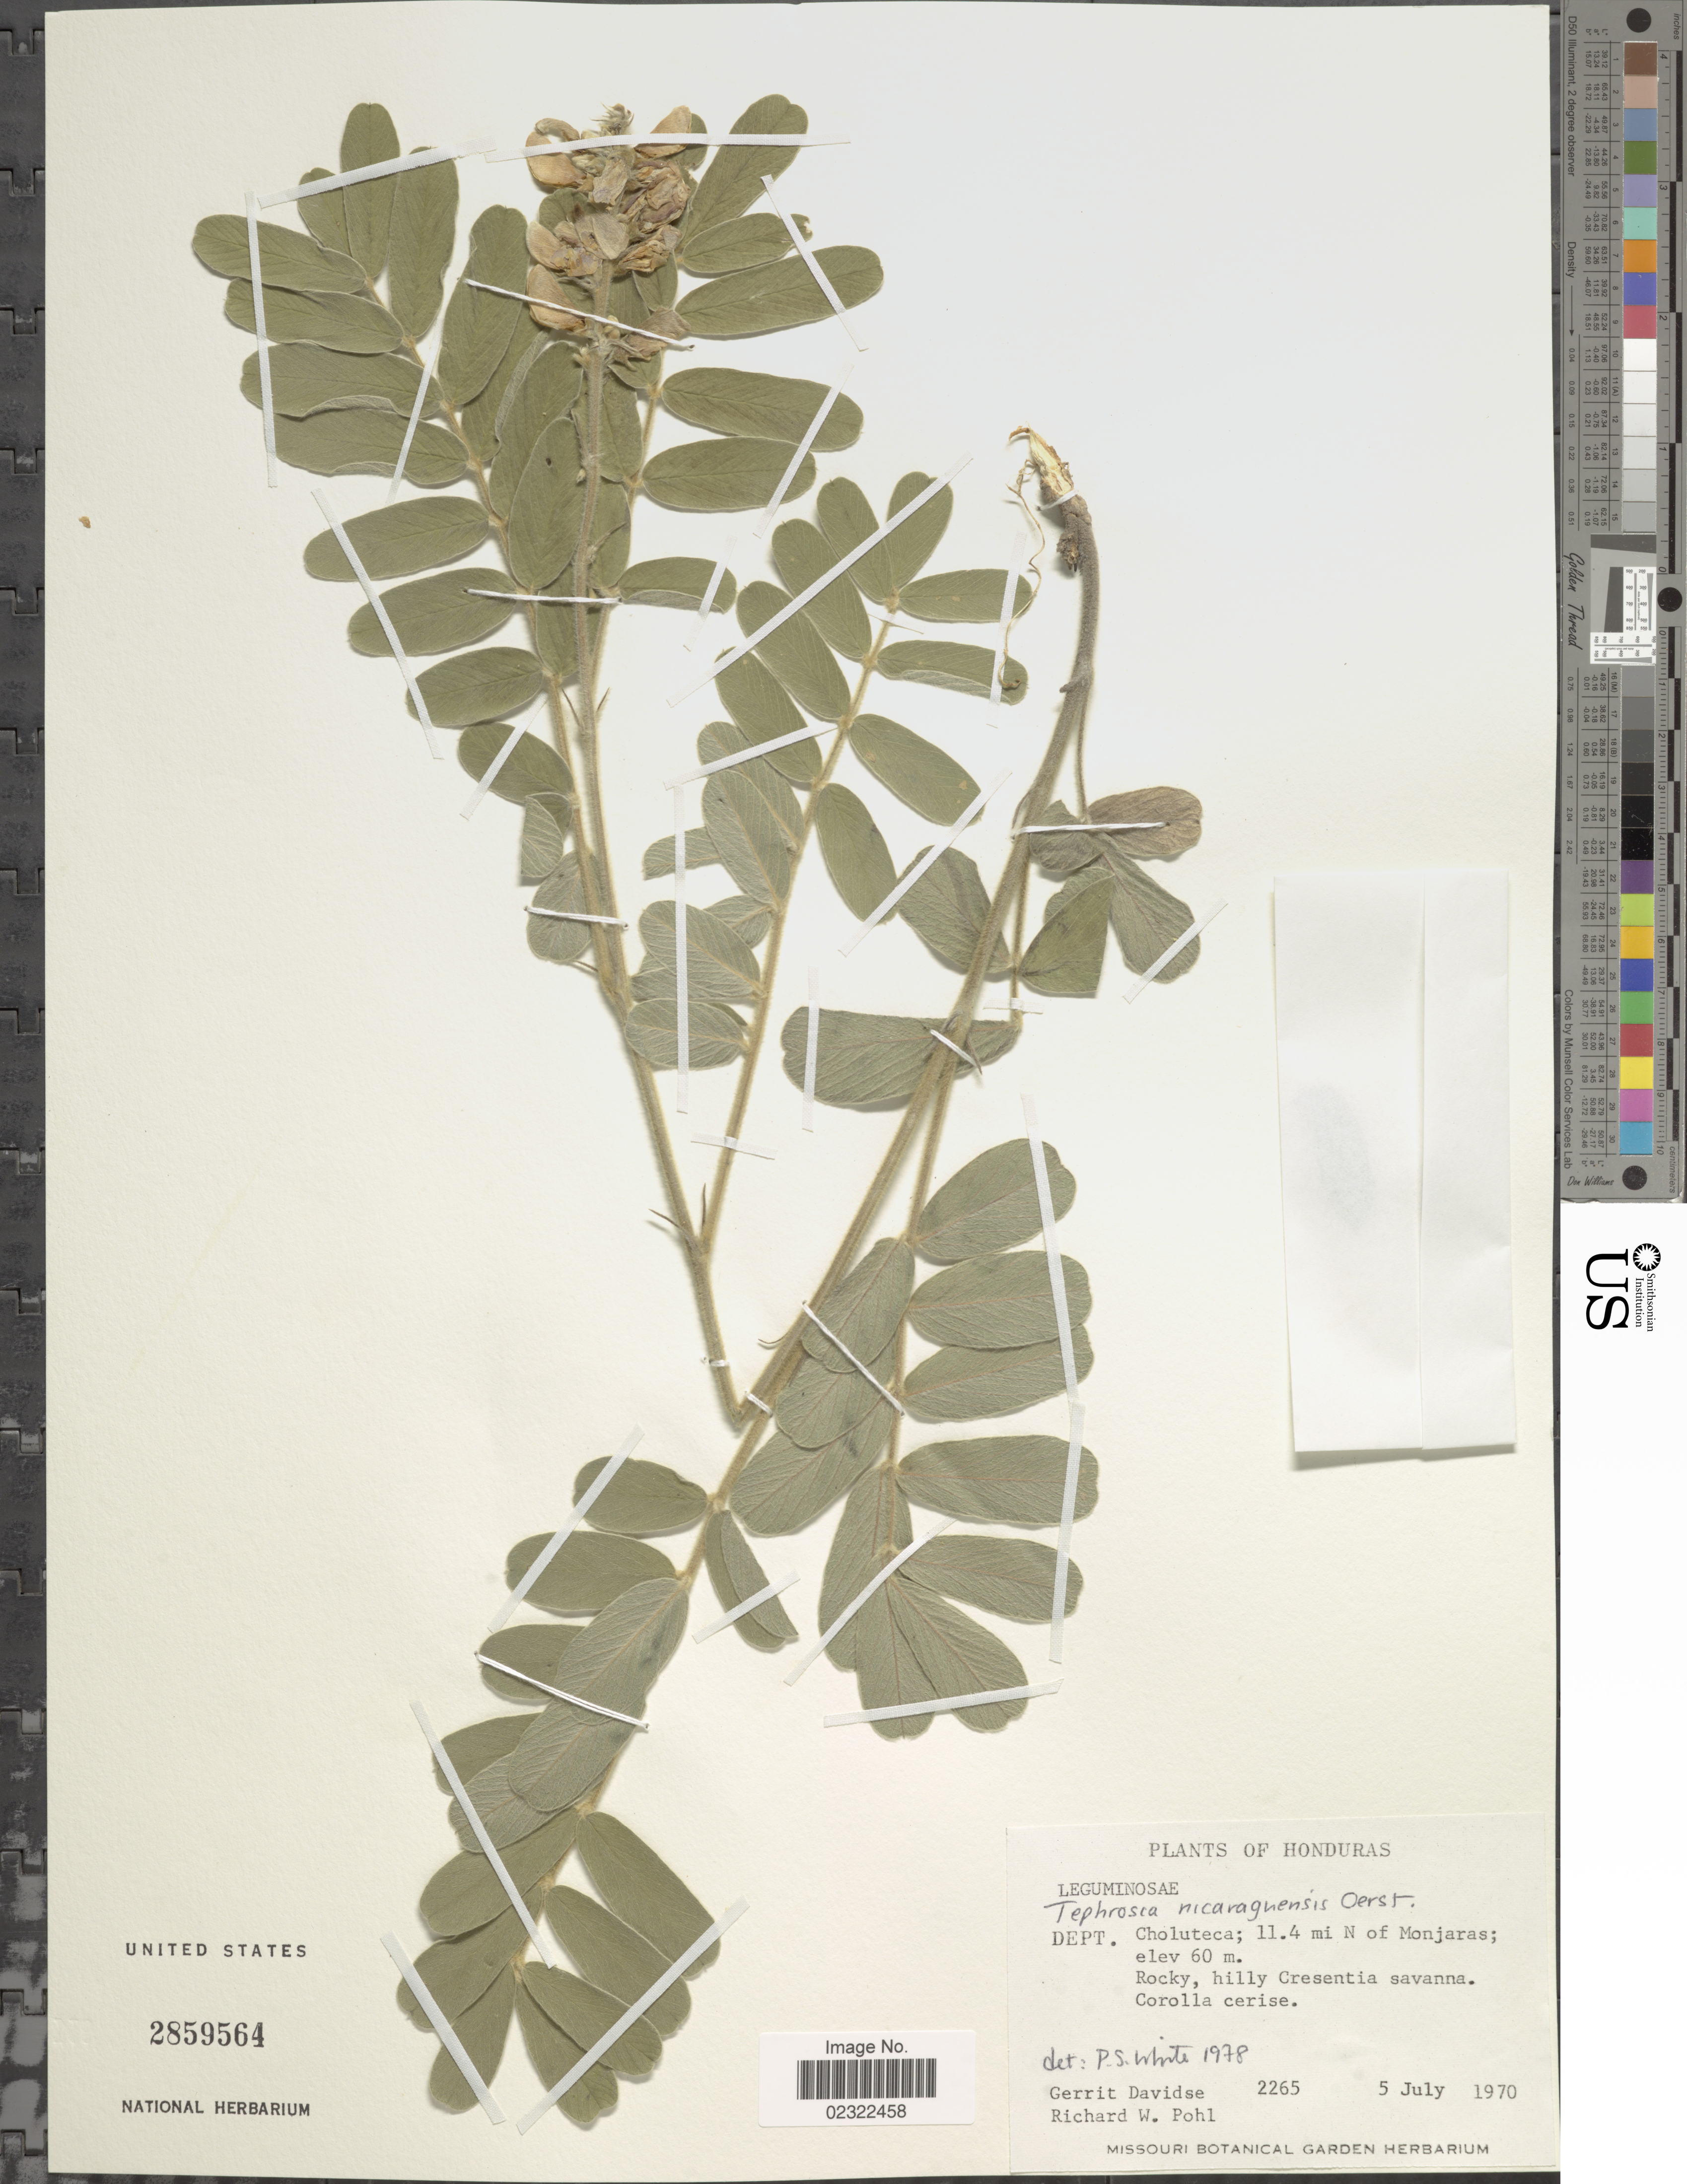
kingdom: Plantae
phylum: Tracheophyta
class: Magnoliopsida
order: Fabales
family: Fabaceae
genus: Tephrosia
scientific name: Tephrosia nicaraguensis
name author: Oerst.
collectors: G. Davidse & R. W. Pohl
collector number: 2265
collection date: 1970-07-05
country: Honduras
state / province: Choluteca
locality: Dept. Choluteca; 11.4 mi N of Monjares.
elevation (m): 60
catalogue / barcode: US 2859564